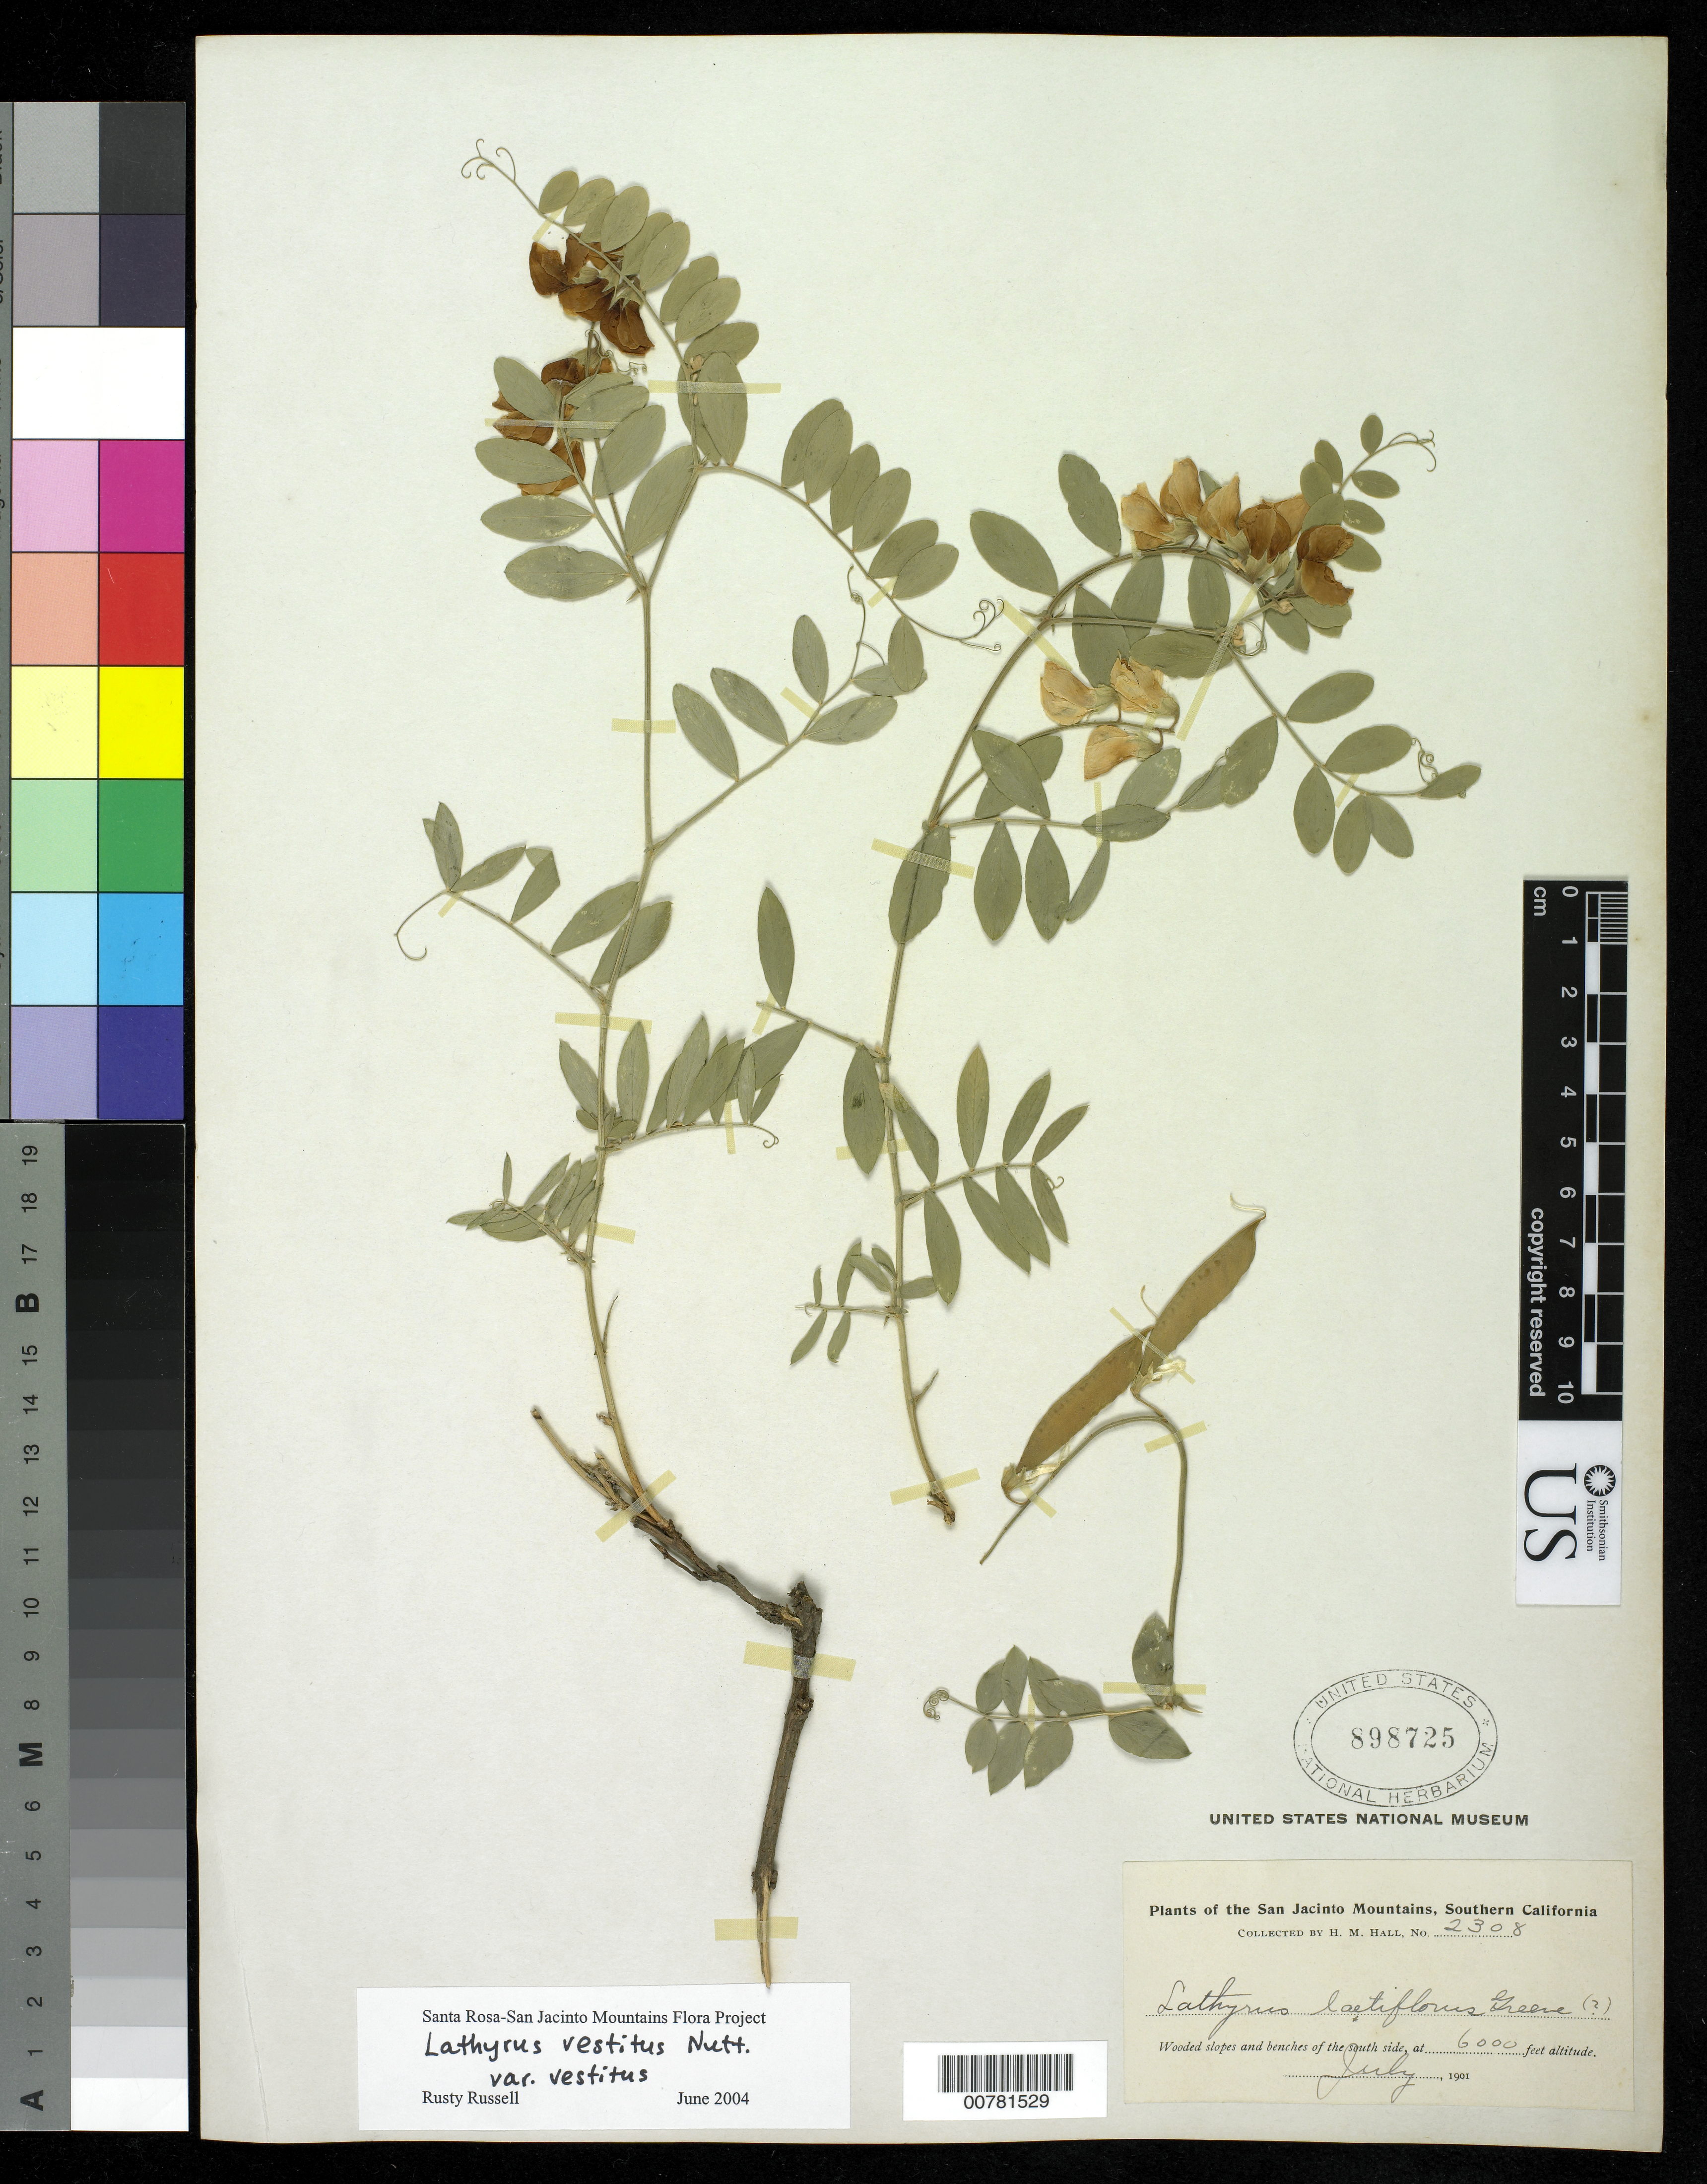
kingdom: Plantae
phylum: Tracheophyta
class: Magnoliopsida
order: Fabales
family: Fabaceae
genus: Lathyrus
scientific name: Lathyrus vestitus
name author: Nutt.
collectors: H. M. Hall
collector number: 2308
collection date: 1901-07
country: United States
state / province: California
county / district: Riverside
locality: San Jacinto Mountains, Southern California. Wooded slopes and benches of the south side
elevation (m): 1829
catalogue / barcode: US 898725